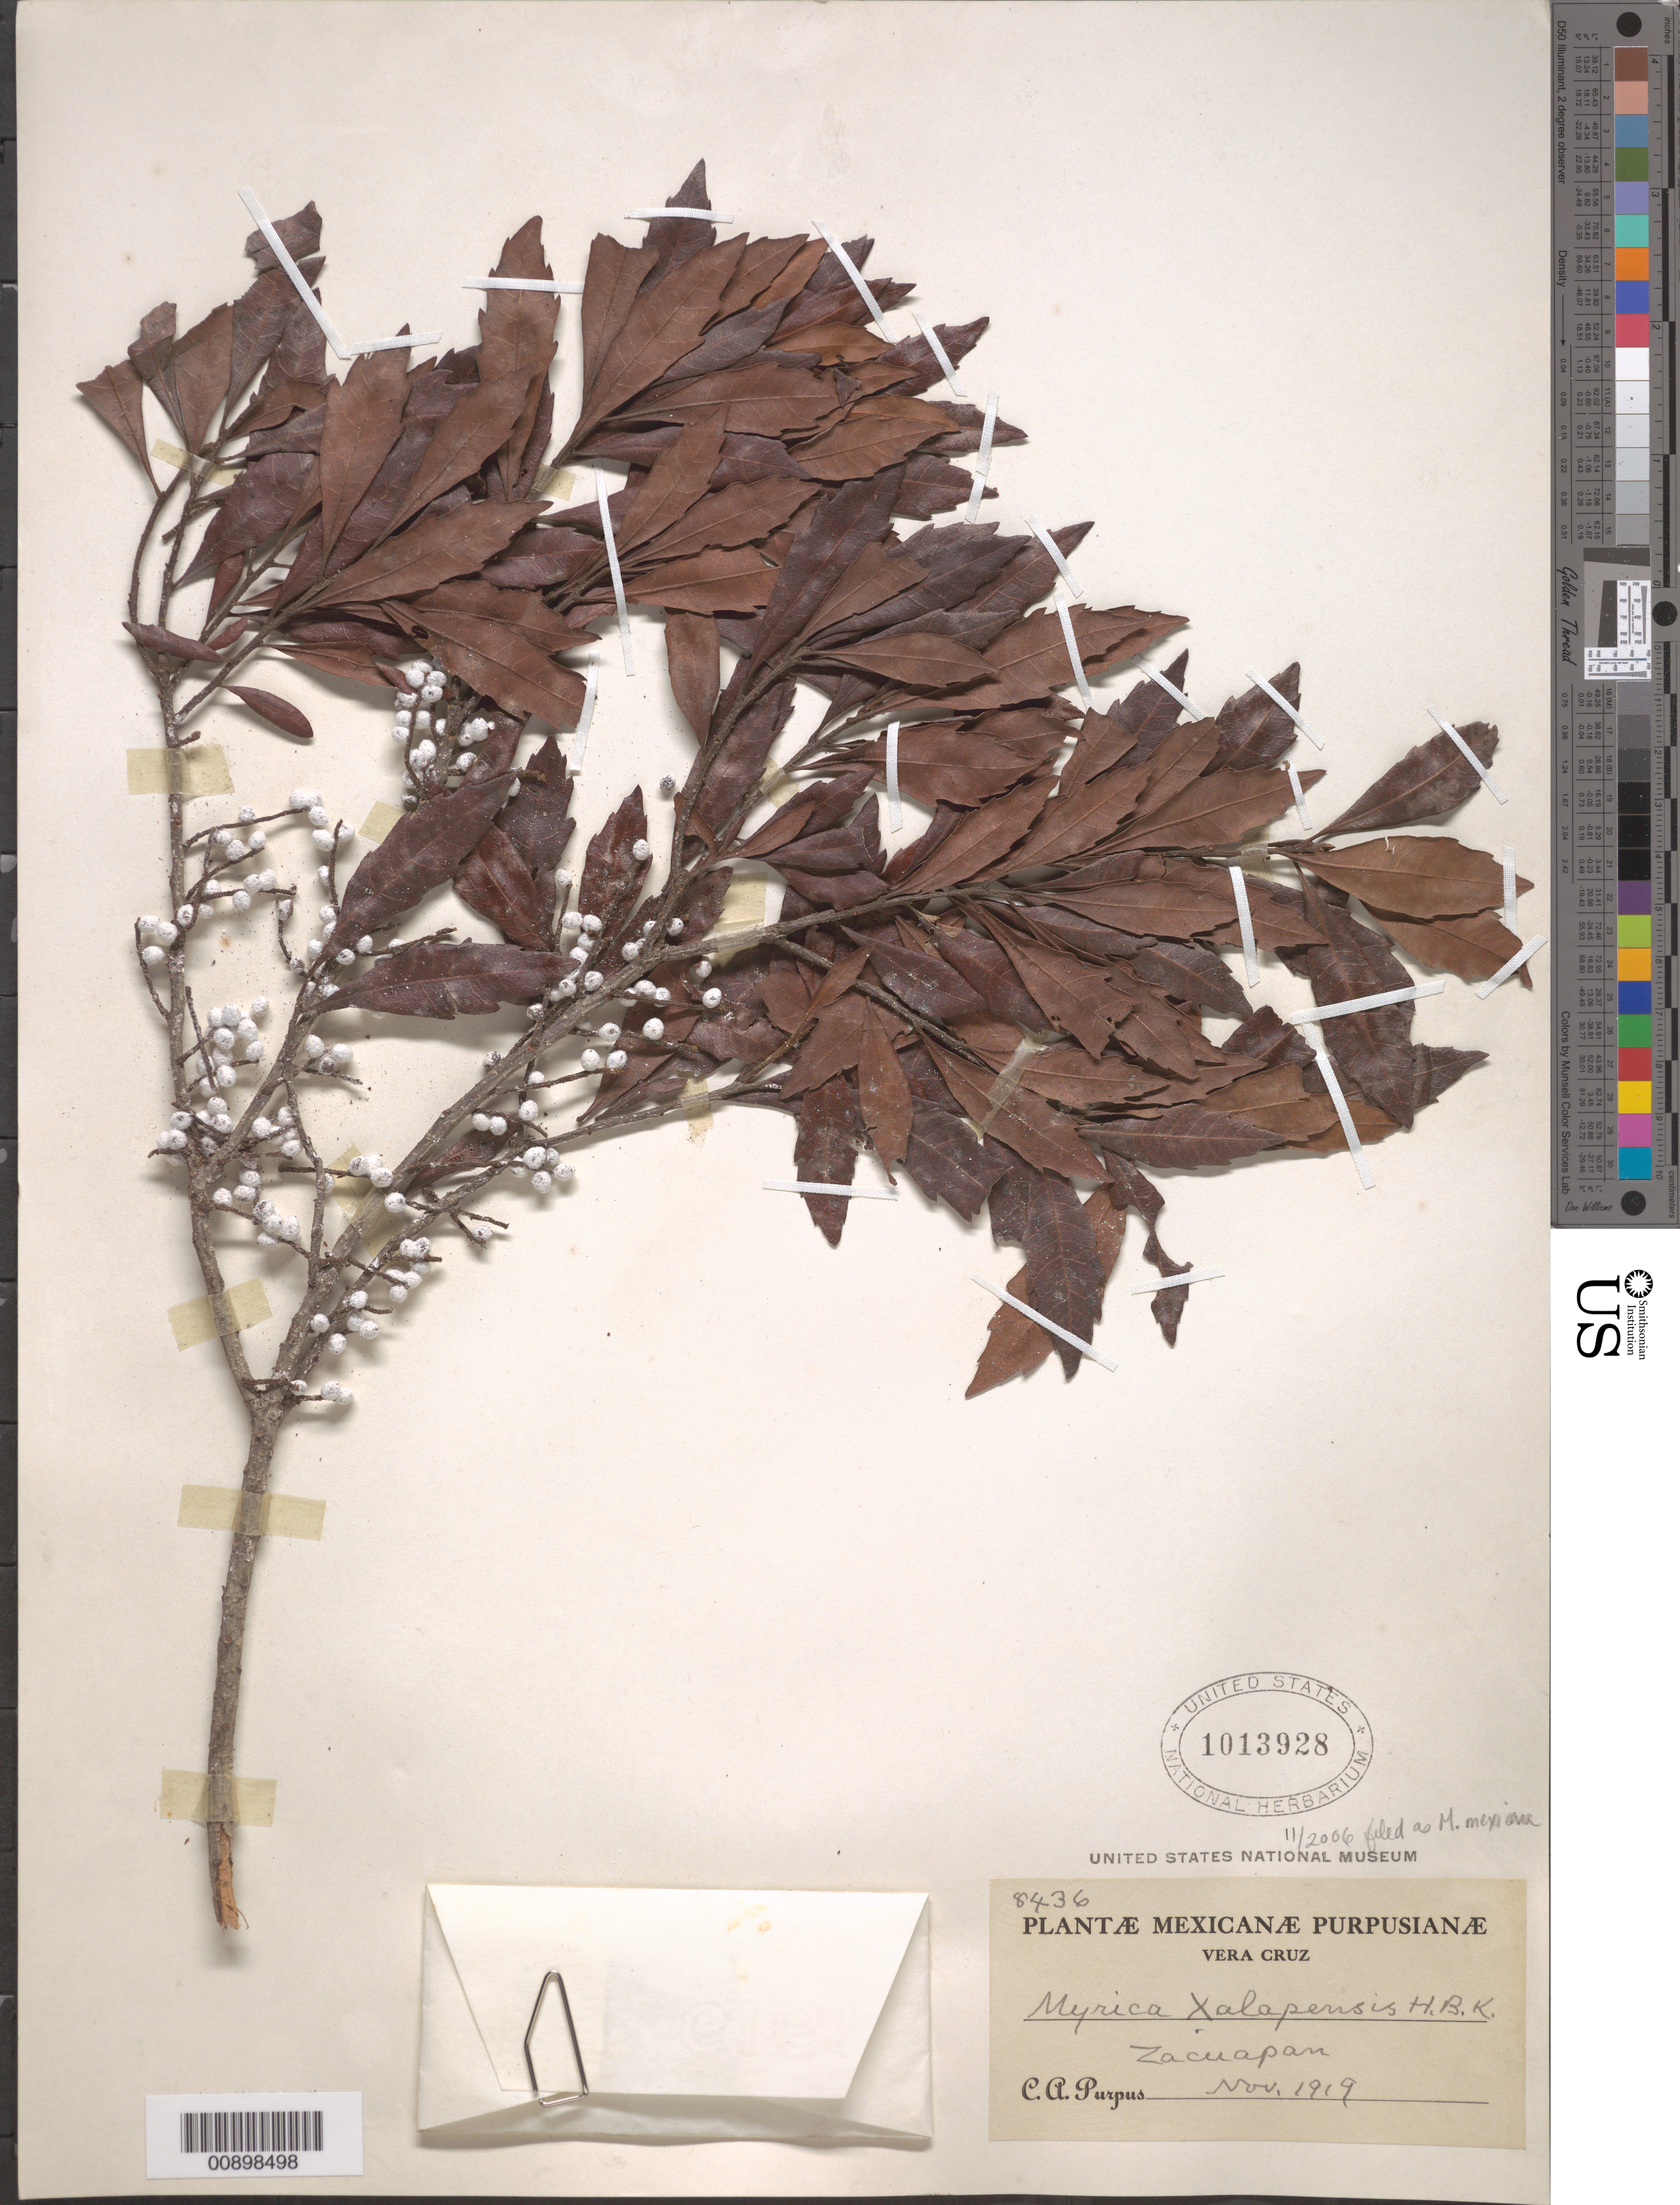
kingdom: Plantae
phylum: Tracheophyta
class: Magnoliopsida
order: Fagales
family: Myricaceae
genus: Morella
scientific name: Morella cerifera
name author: (L.) Small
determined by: Strong, Mark T., (BOT), Smithsonian Institution - National Museum of Natural History (UNITED STATES)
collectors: C. A. Purpus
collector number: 8436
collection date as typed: Nov 1919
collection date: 1919-11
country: Mexico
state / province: Veracruz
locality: Zacuapan, Veracruz.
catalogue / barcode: US 1013928